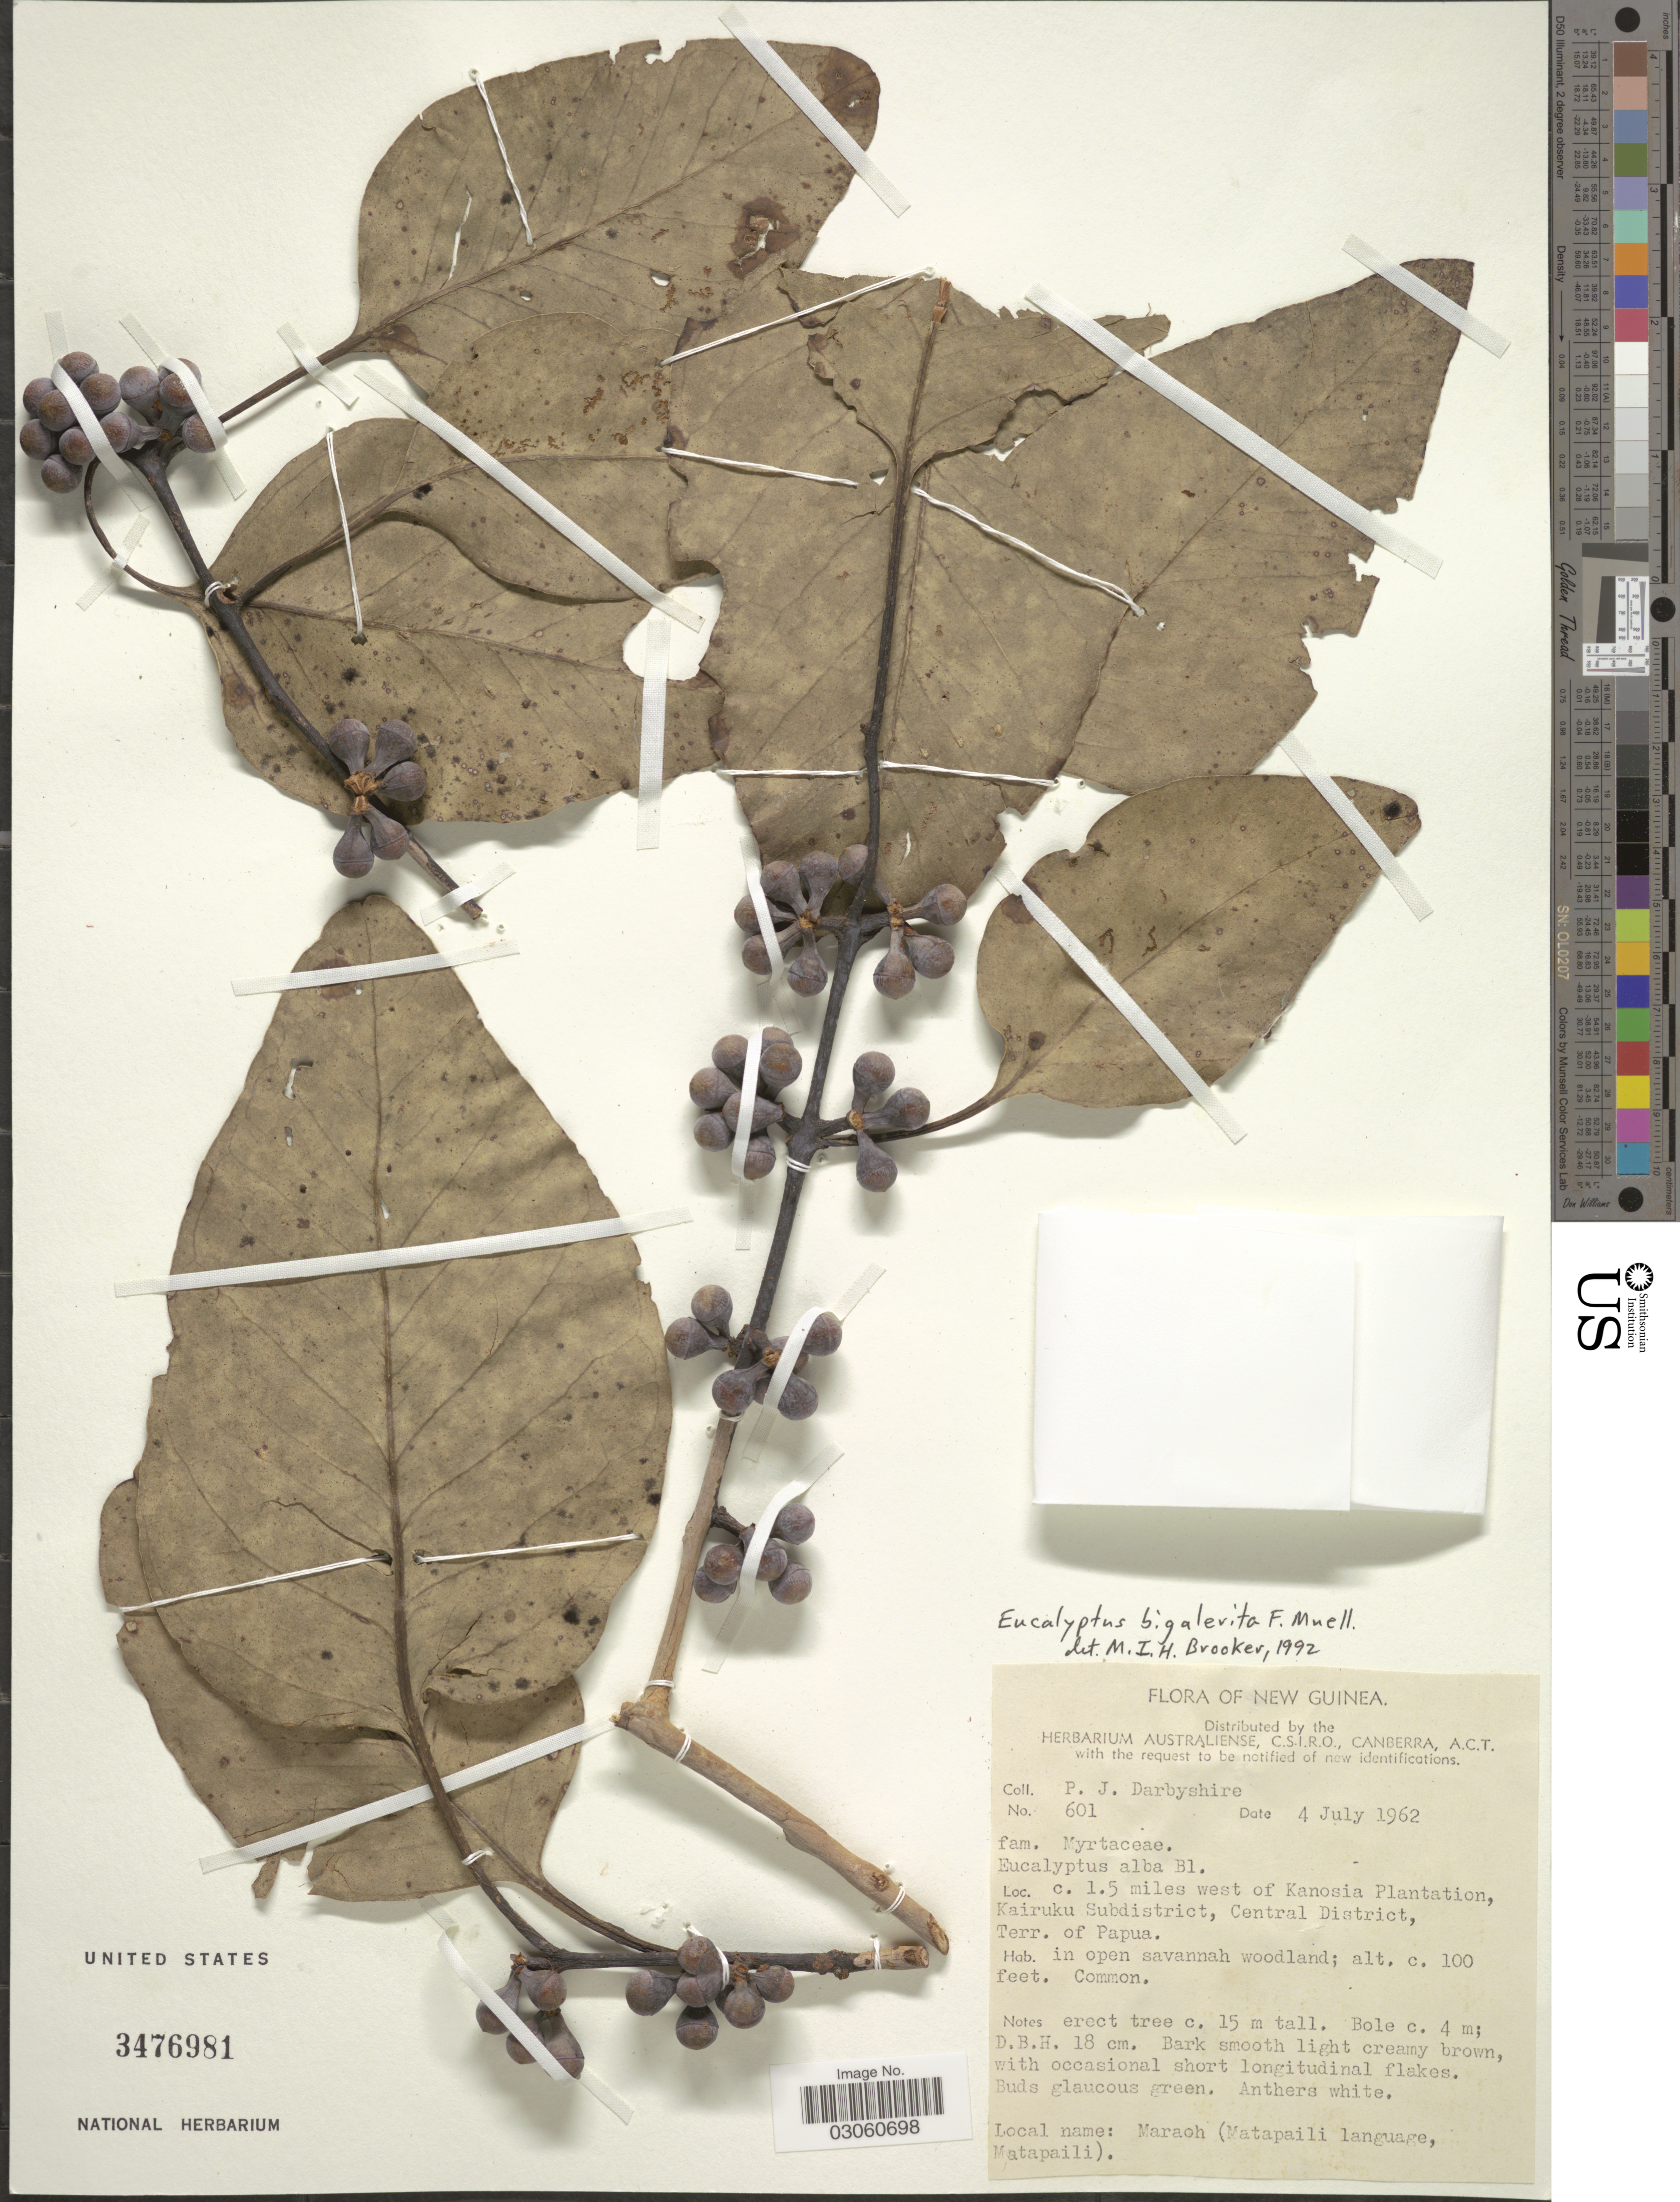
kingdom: Plantae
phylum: Tracheophyta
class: Magnoliopsida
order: Myrtales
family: Myrtaceae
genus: Eucalyptus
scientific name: Eucalyptus bigalerita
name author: F. Muell.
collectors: P. Darbyshire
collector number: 601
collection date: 1962-07-04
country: Papua New Guinea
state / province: Central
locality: New Guinea, c. 1.5 miles west of Kanosia Plantation, Kairuku Subdistrict, Central District, Terr. of Papua.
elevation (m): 30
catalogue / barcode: US 3476981